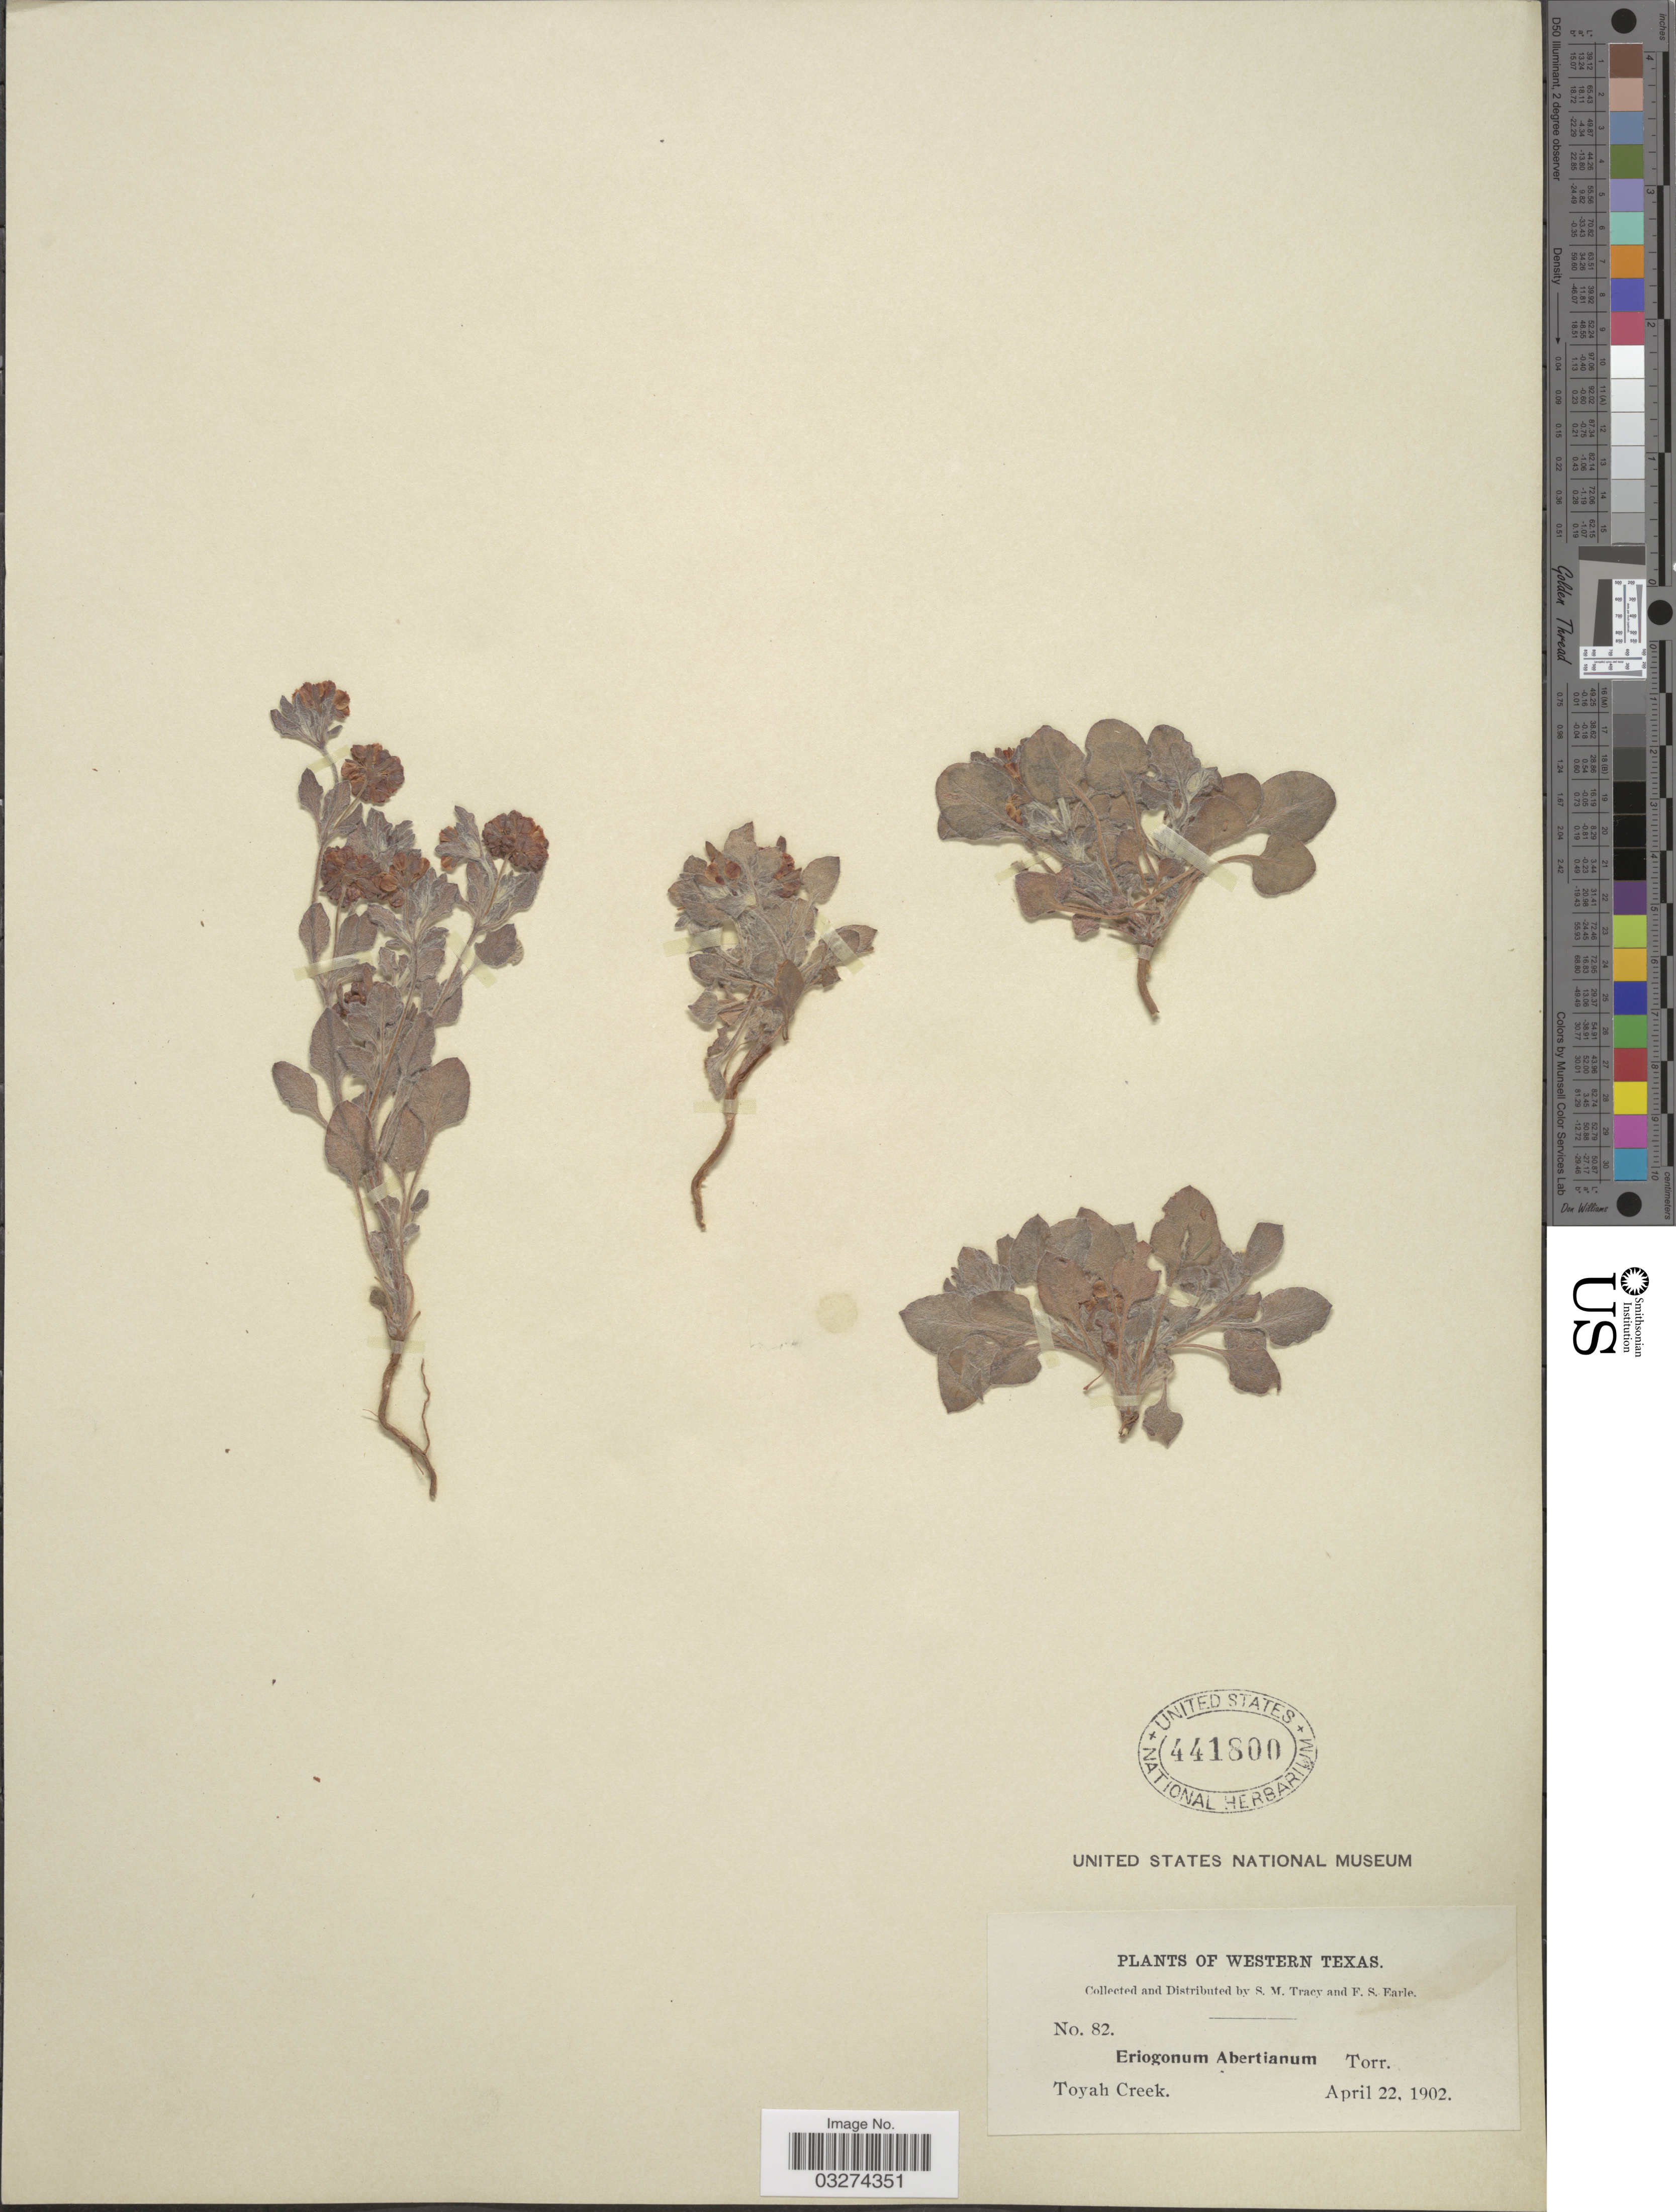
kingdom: Plantae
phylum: Tracheophyta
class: Magnoliopsida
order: Caryophyllales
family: Polygonaceae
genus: Eriogonum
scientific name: Eriogonum abertianum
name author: Torr.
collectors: S. M. Tracy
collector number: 82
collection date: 1902-04-22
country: United States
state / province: Texas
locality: Western Texas, Toyah Creek.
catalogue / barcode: US 441800